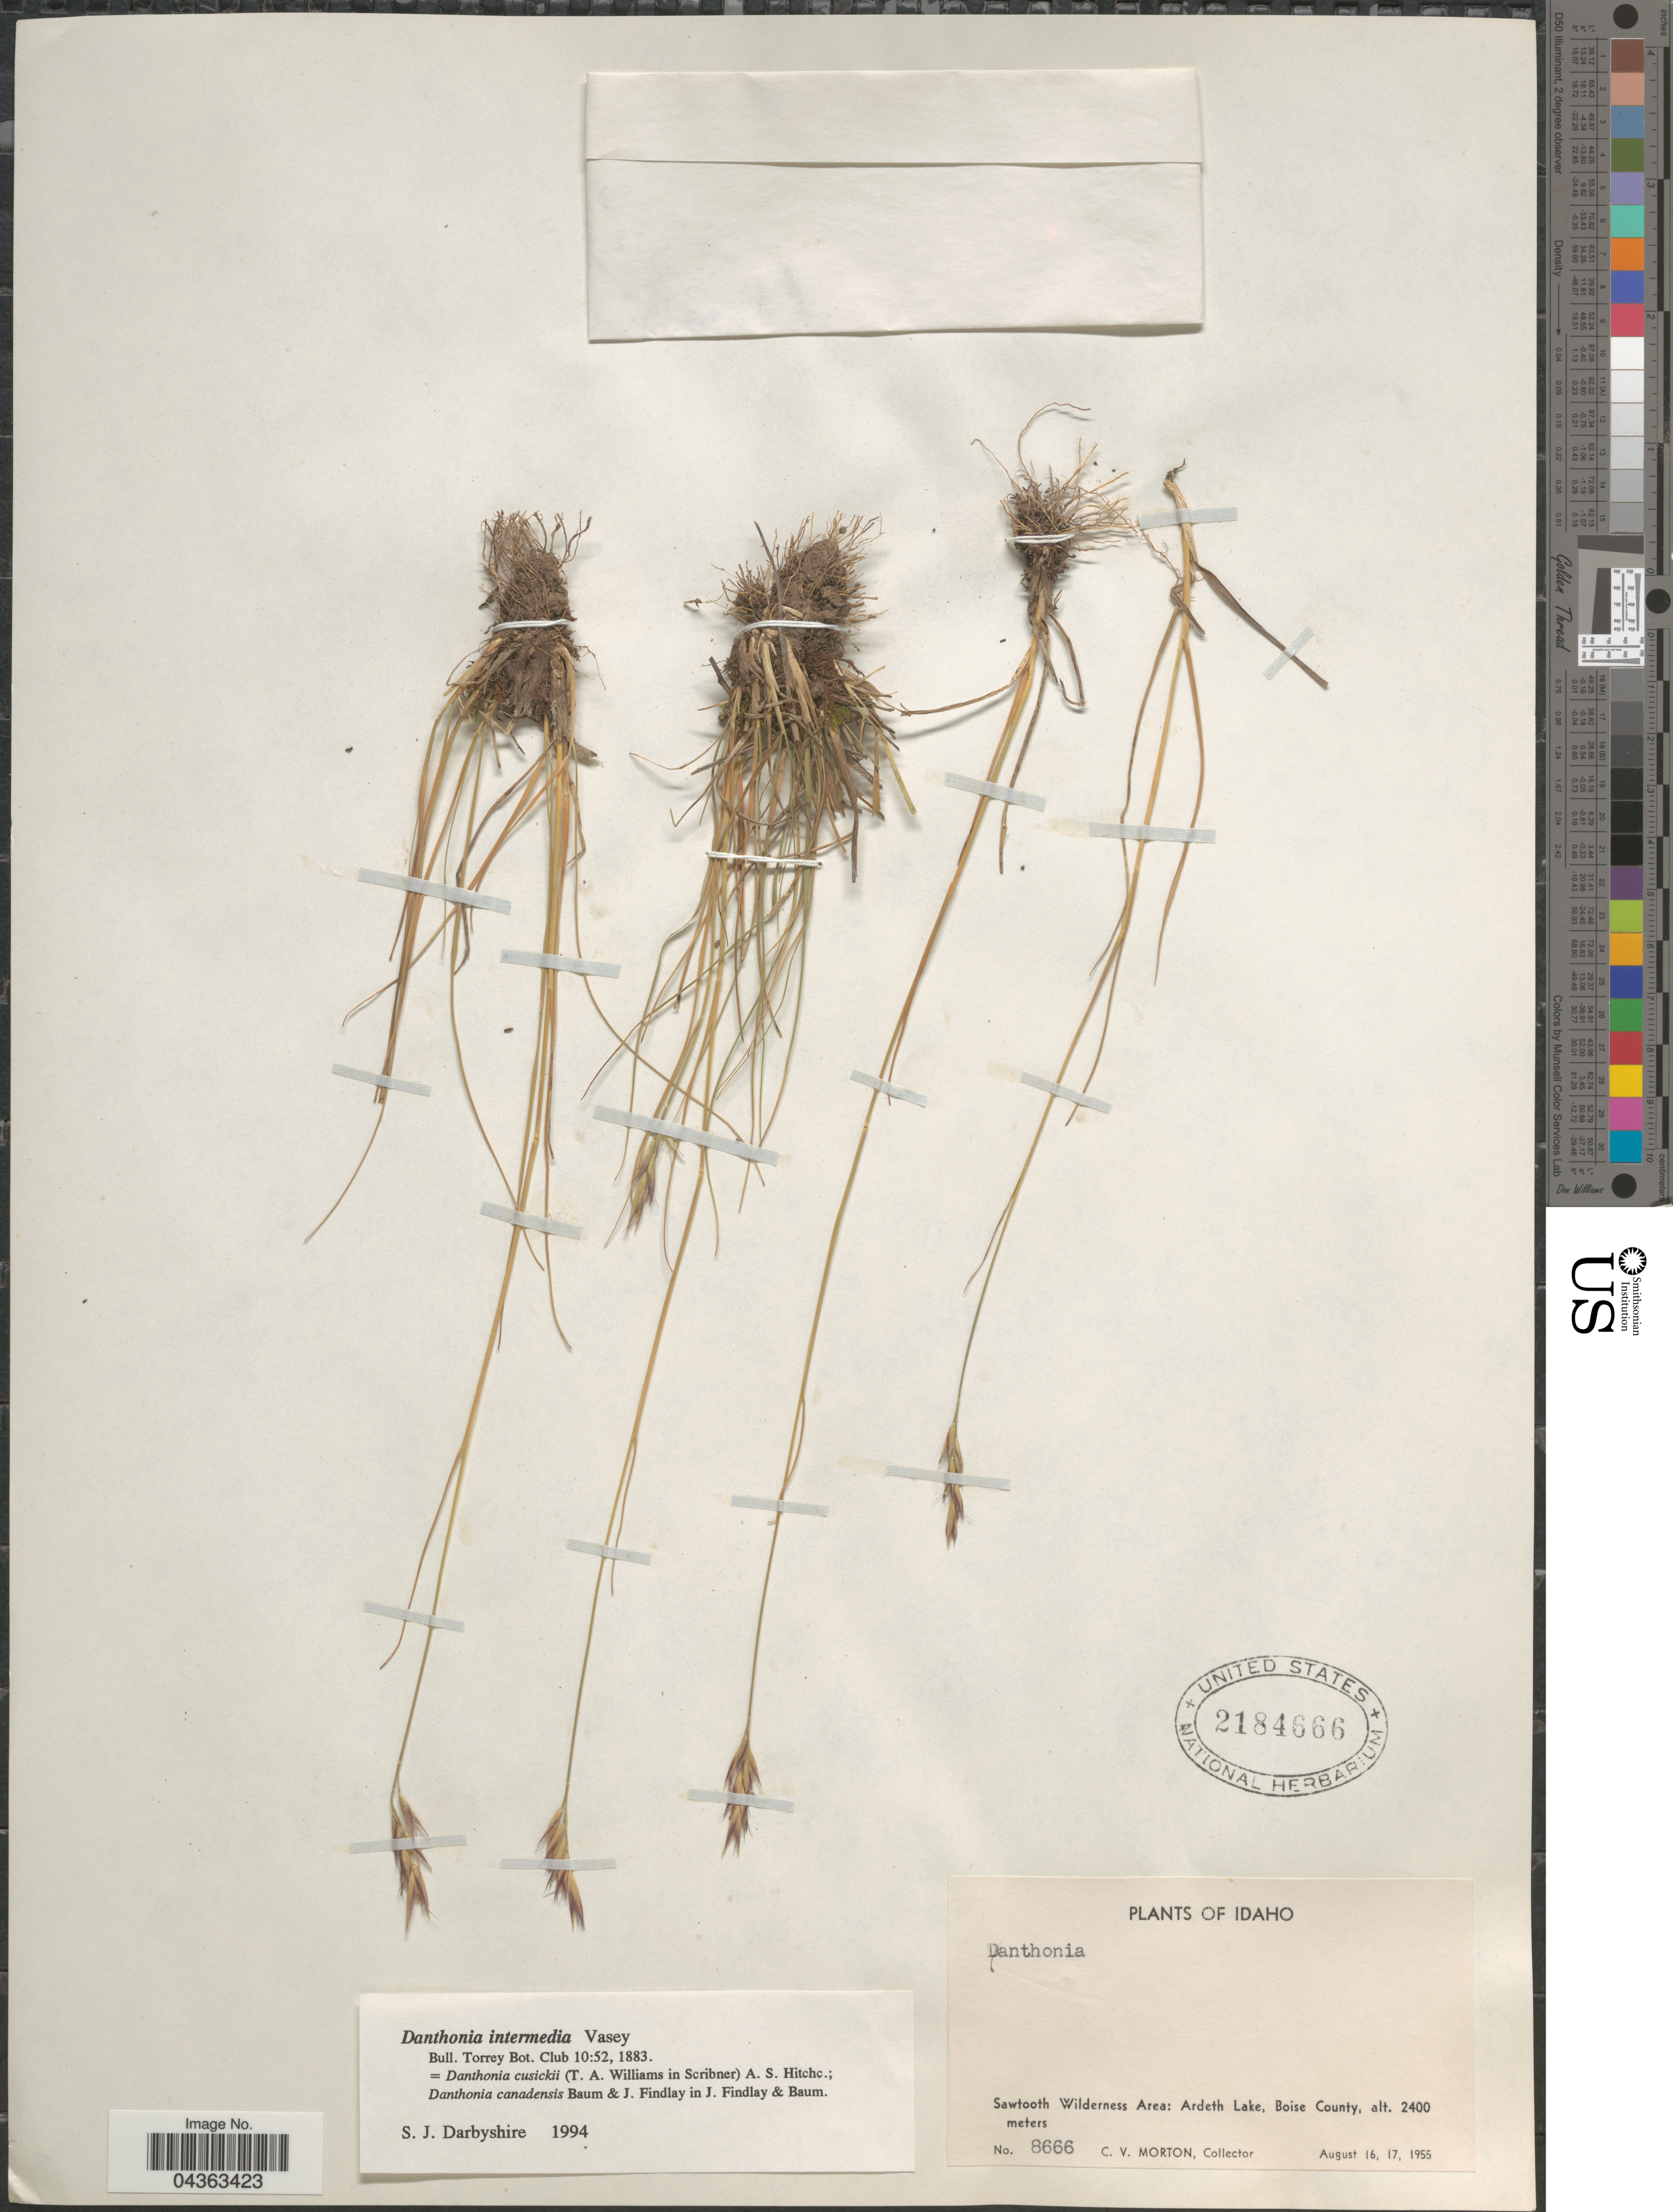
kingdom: Plantae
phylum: Tracheophyta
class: Liliopsida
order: Poales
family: Poaceae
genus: Danthonia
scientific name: Danthonia intermedia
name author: Vasey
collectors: C. V. Morton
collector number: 8666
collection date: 1955-08-16/1955-08-17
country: United States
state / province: Idaho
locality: Sawtooth Wilderness Area: Ardeth Lake, Boise County.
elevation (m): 2400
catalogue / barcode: US 2184666